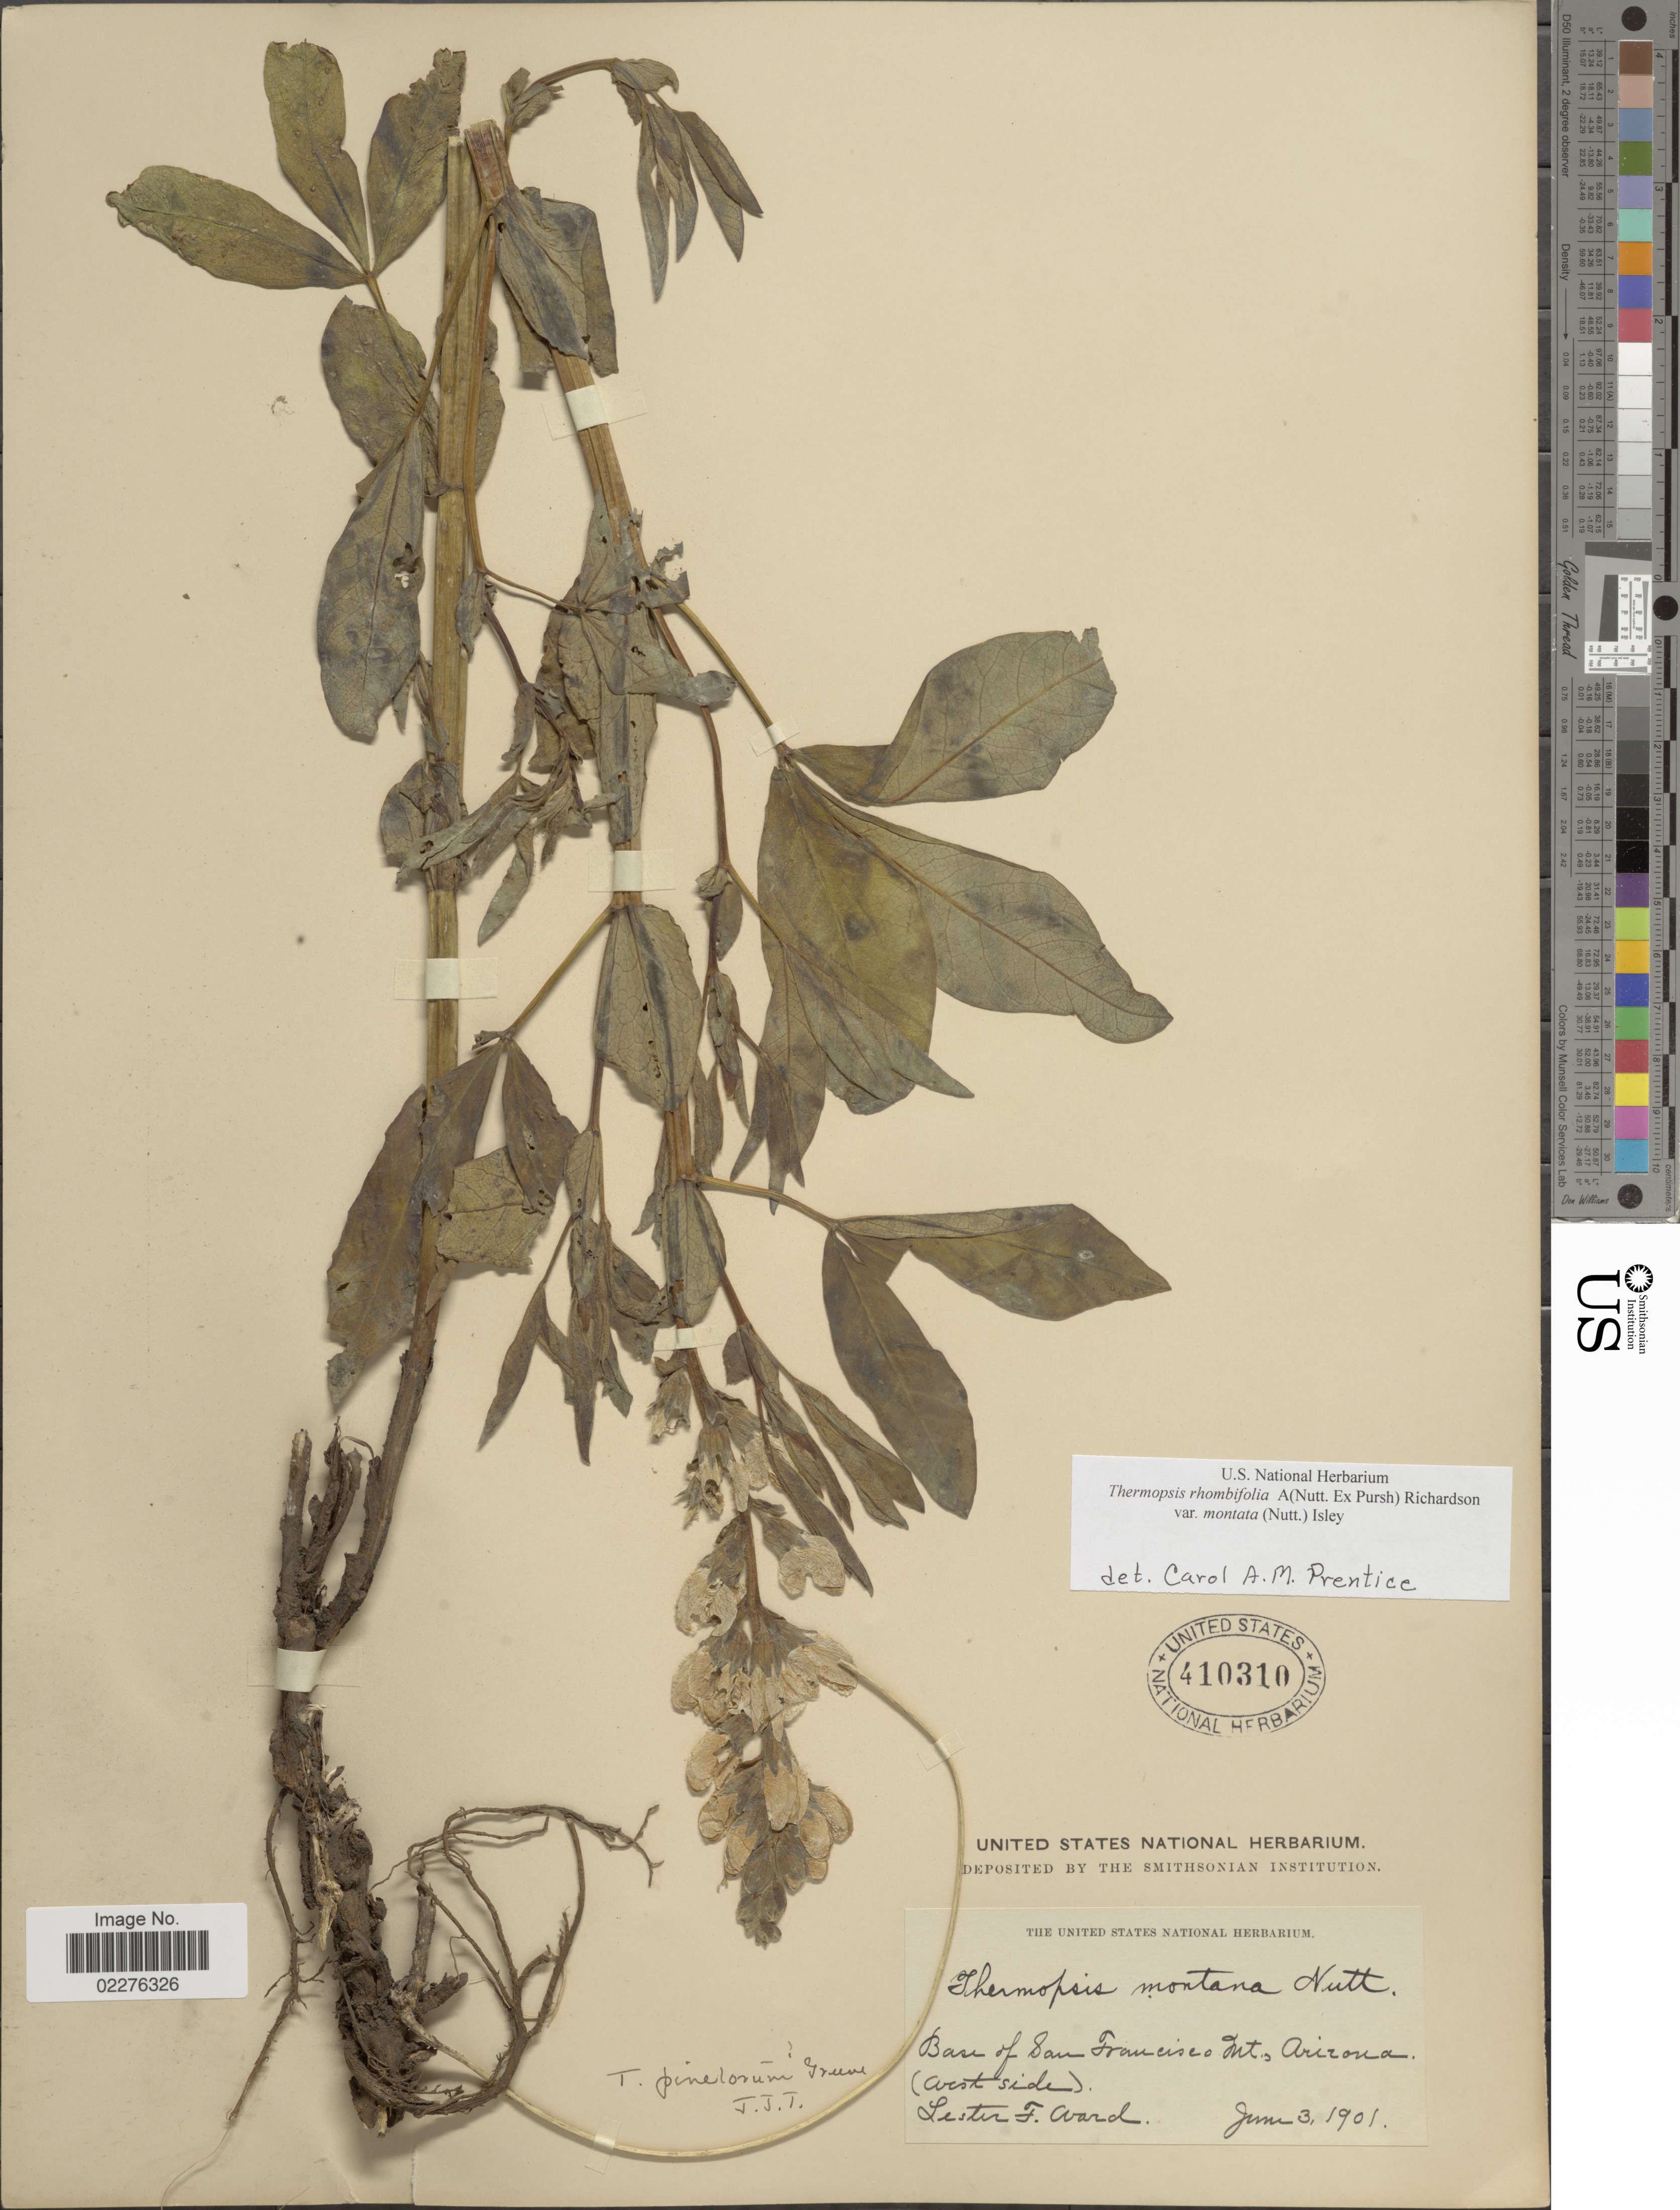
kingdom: Plantae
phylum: Tracheophyta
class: Magnoliopsida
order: Fabales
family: Fabaceae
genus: Thermopsis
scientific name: Thermopsis rhombifolia var. montana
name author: (Nutt.) Isley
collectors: L. F. Ward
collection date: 1901-06-03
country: United States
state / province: Arizona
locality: Base of San Francisco Mts (west side)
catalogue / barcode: US 410310